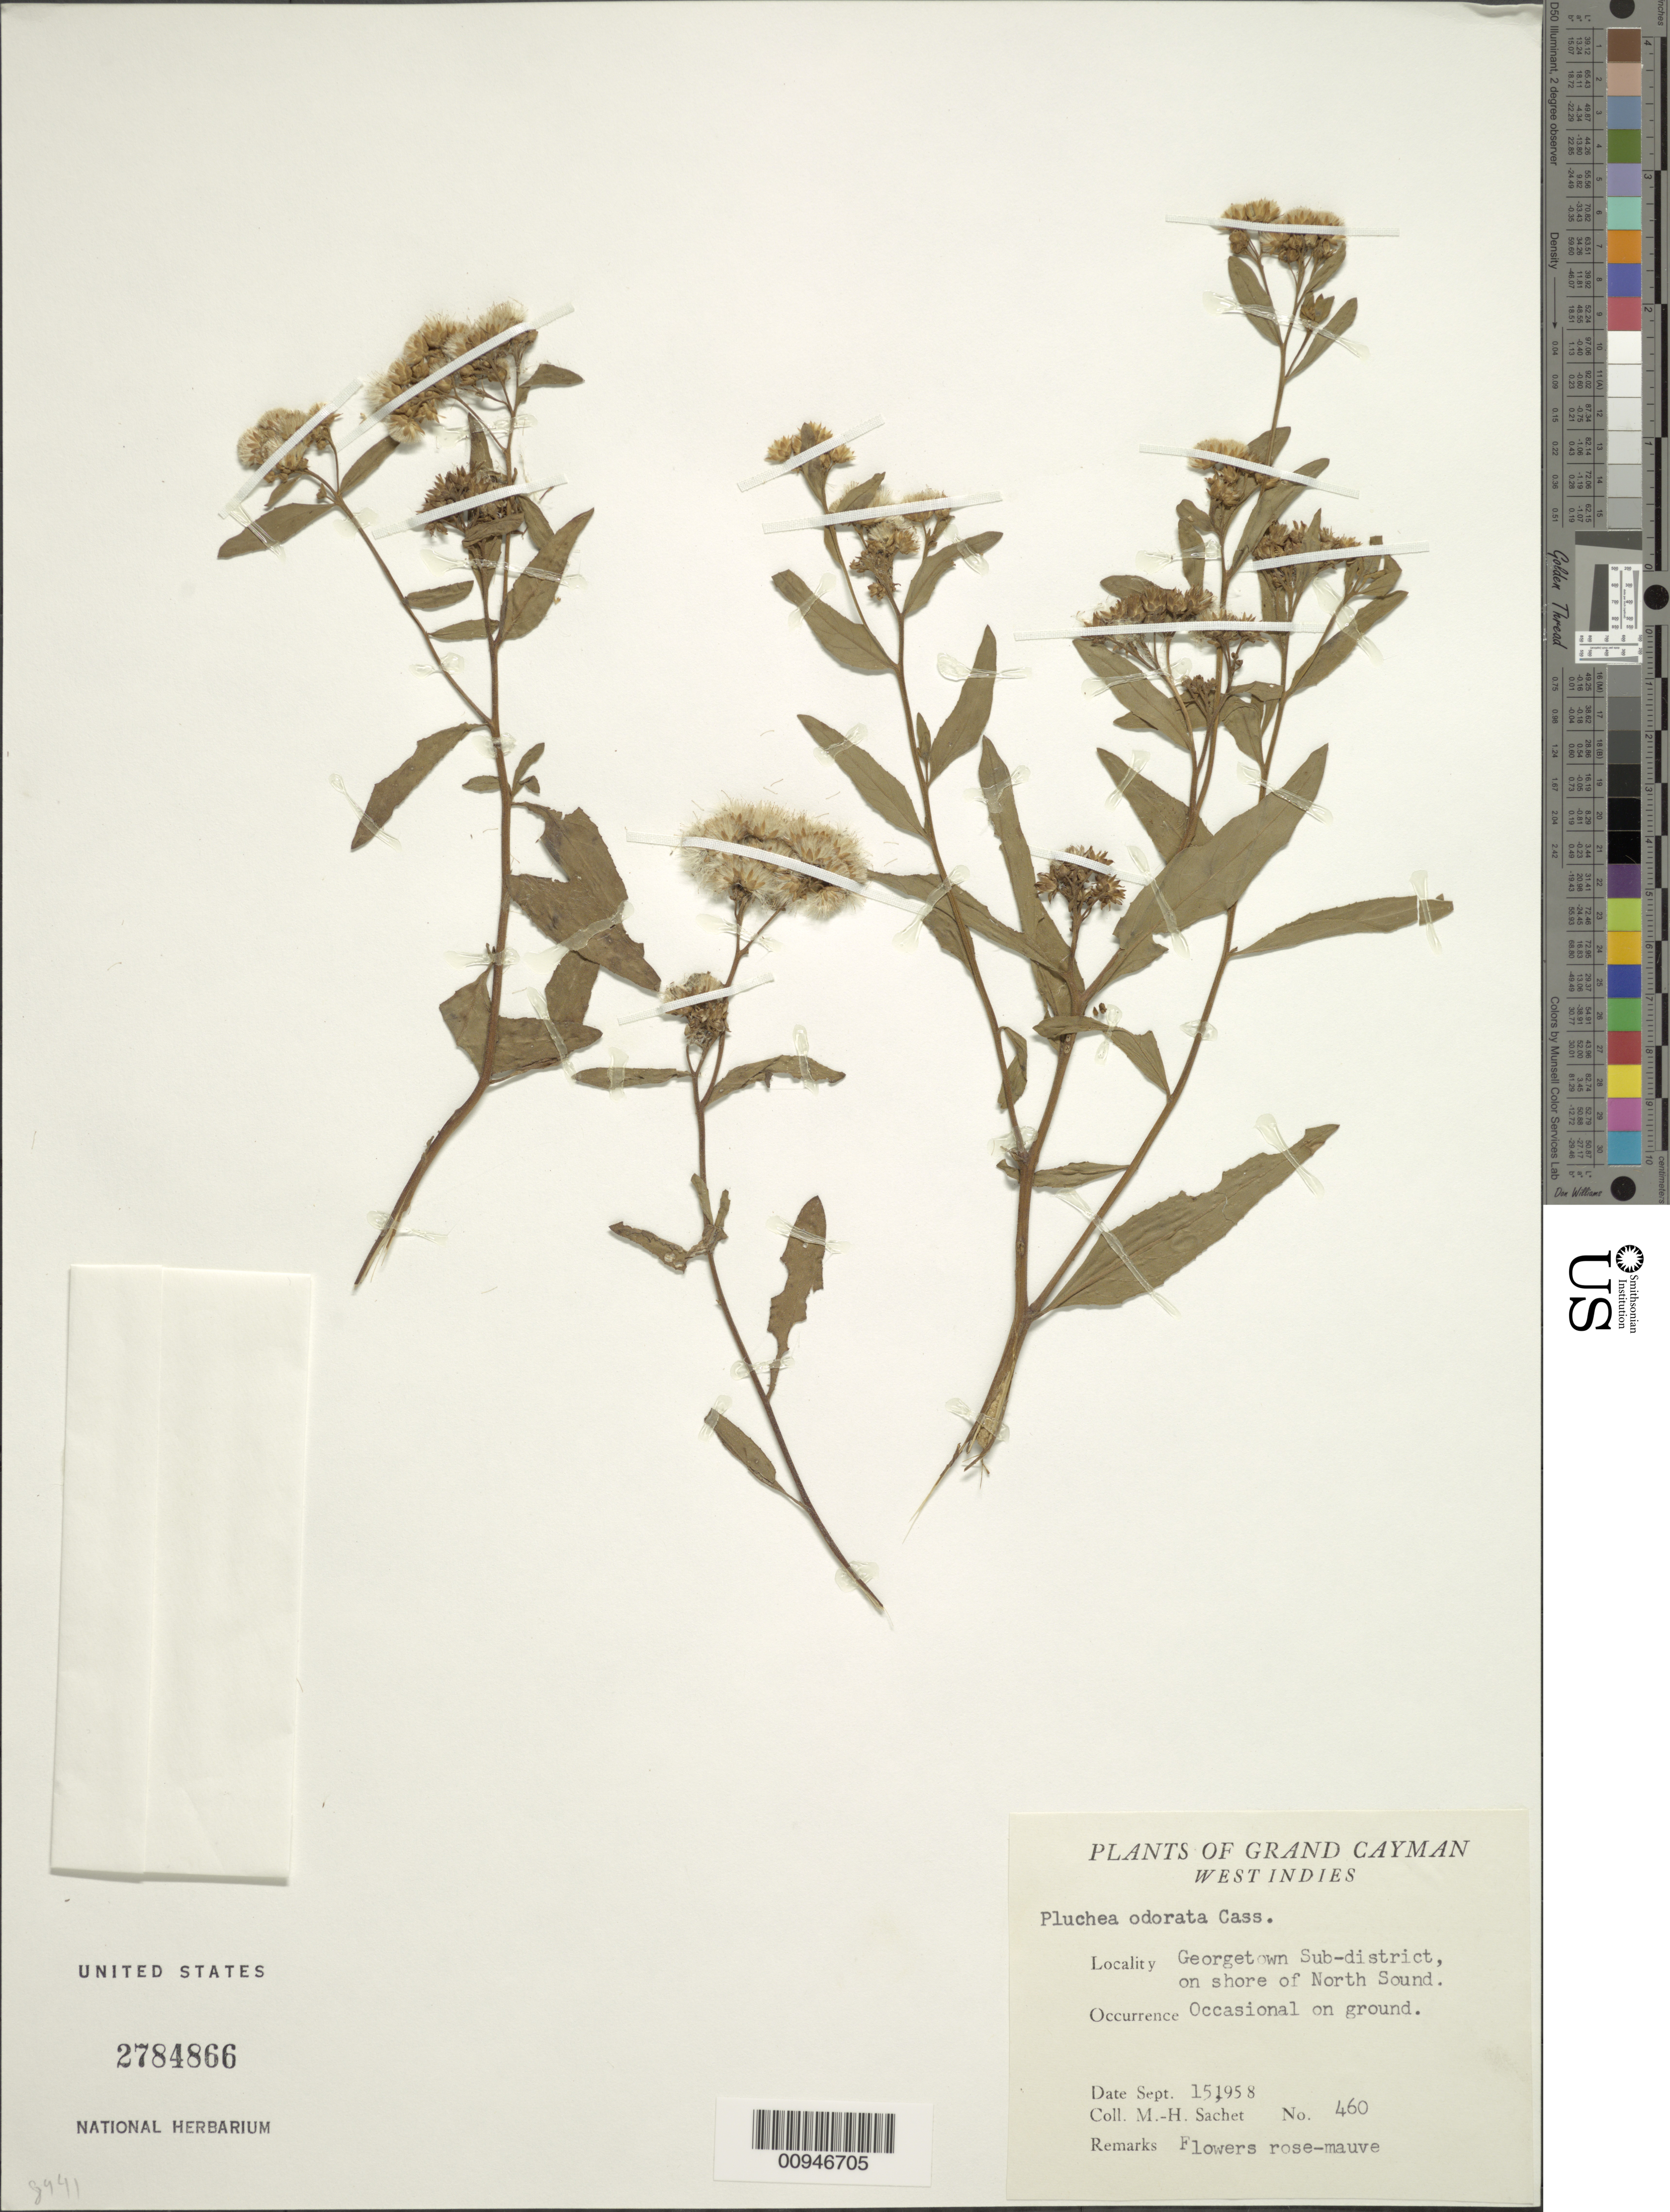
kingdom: Plantae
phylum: Tracheophyta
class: Magnoliopsida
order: Asterales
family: Asteraceae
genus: Pluchea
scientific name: Pluchea sp.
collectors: M.-H. Sachet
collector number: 460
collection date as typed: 15 Sep 1958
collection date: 1958-09-15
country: Cayman Islands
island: Grand Cayman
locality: Georgetown Sub-district, North Shore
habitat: On shore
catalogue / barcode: US 2784866